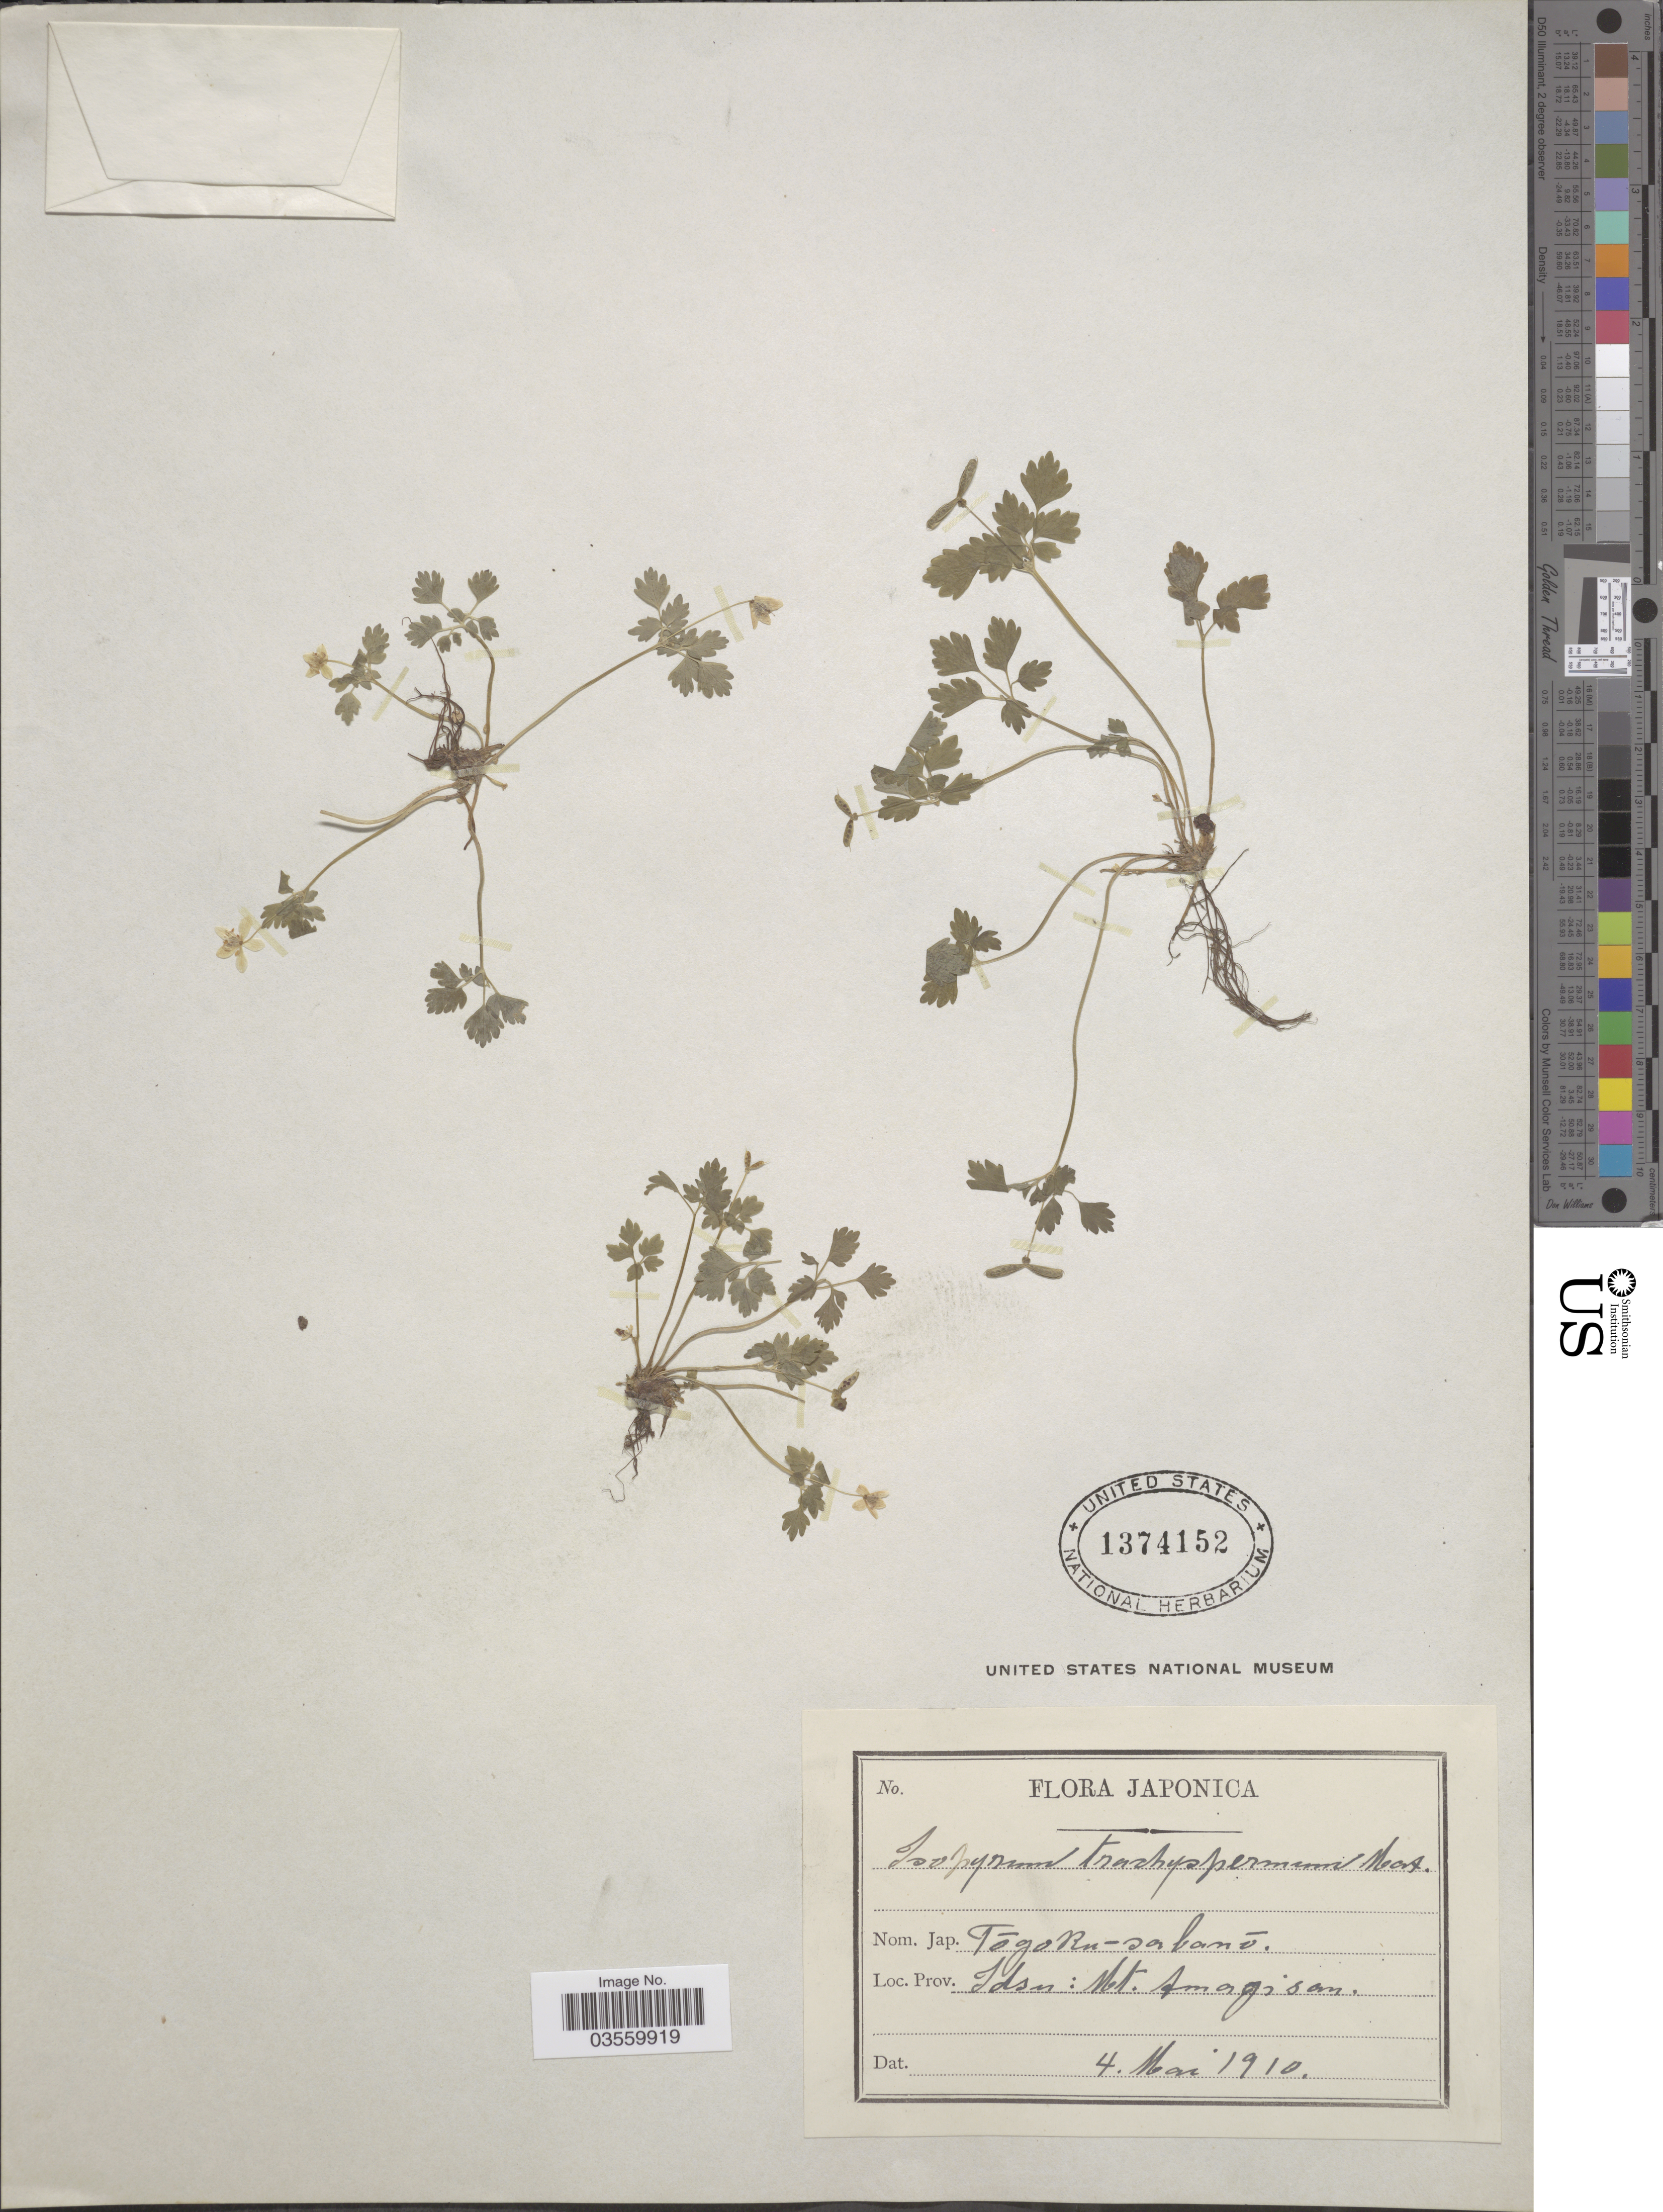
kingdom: Plantae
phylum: Tracheophyta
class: Magnoliopsida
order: Ranunculales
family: Ranunculaceae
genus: Dichocarpum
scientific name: Dichocarpum trachyspermum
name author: (Maxim.) W.T. Wang & P.K. Hsiao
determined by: Strong, Mark T., (BOT), Smithsonian Institution - National Museum of Natural History (UNITED STATES)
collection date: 1910-05-04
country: Japan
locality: Idsu: Mt. Amagisan.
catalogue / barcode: US 1374152